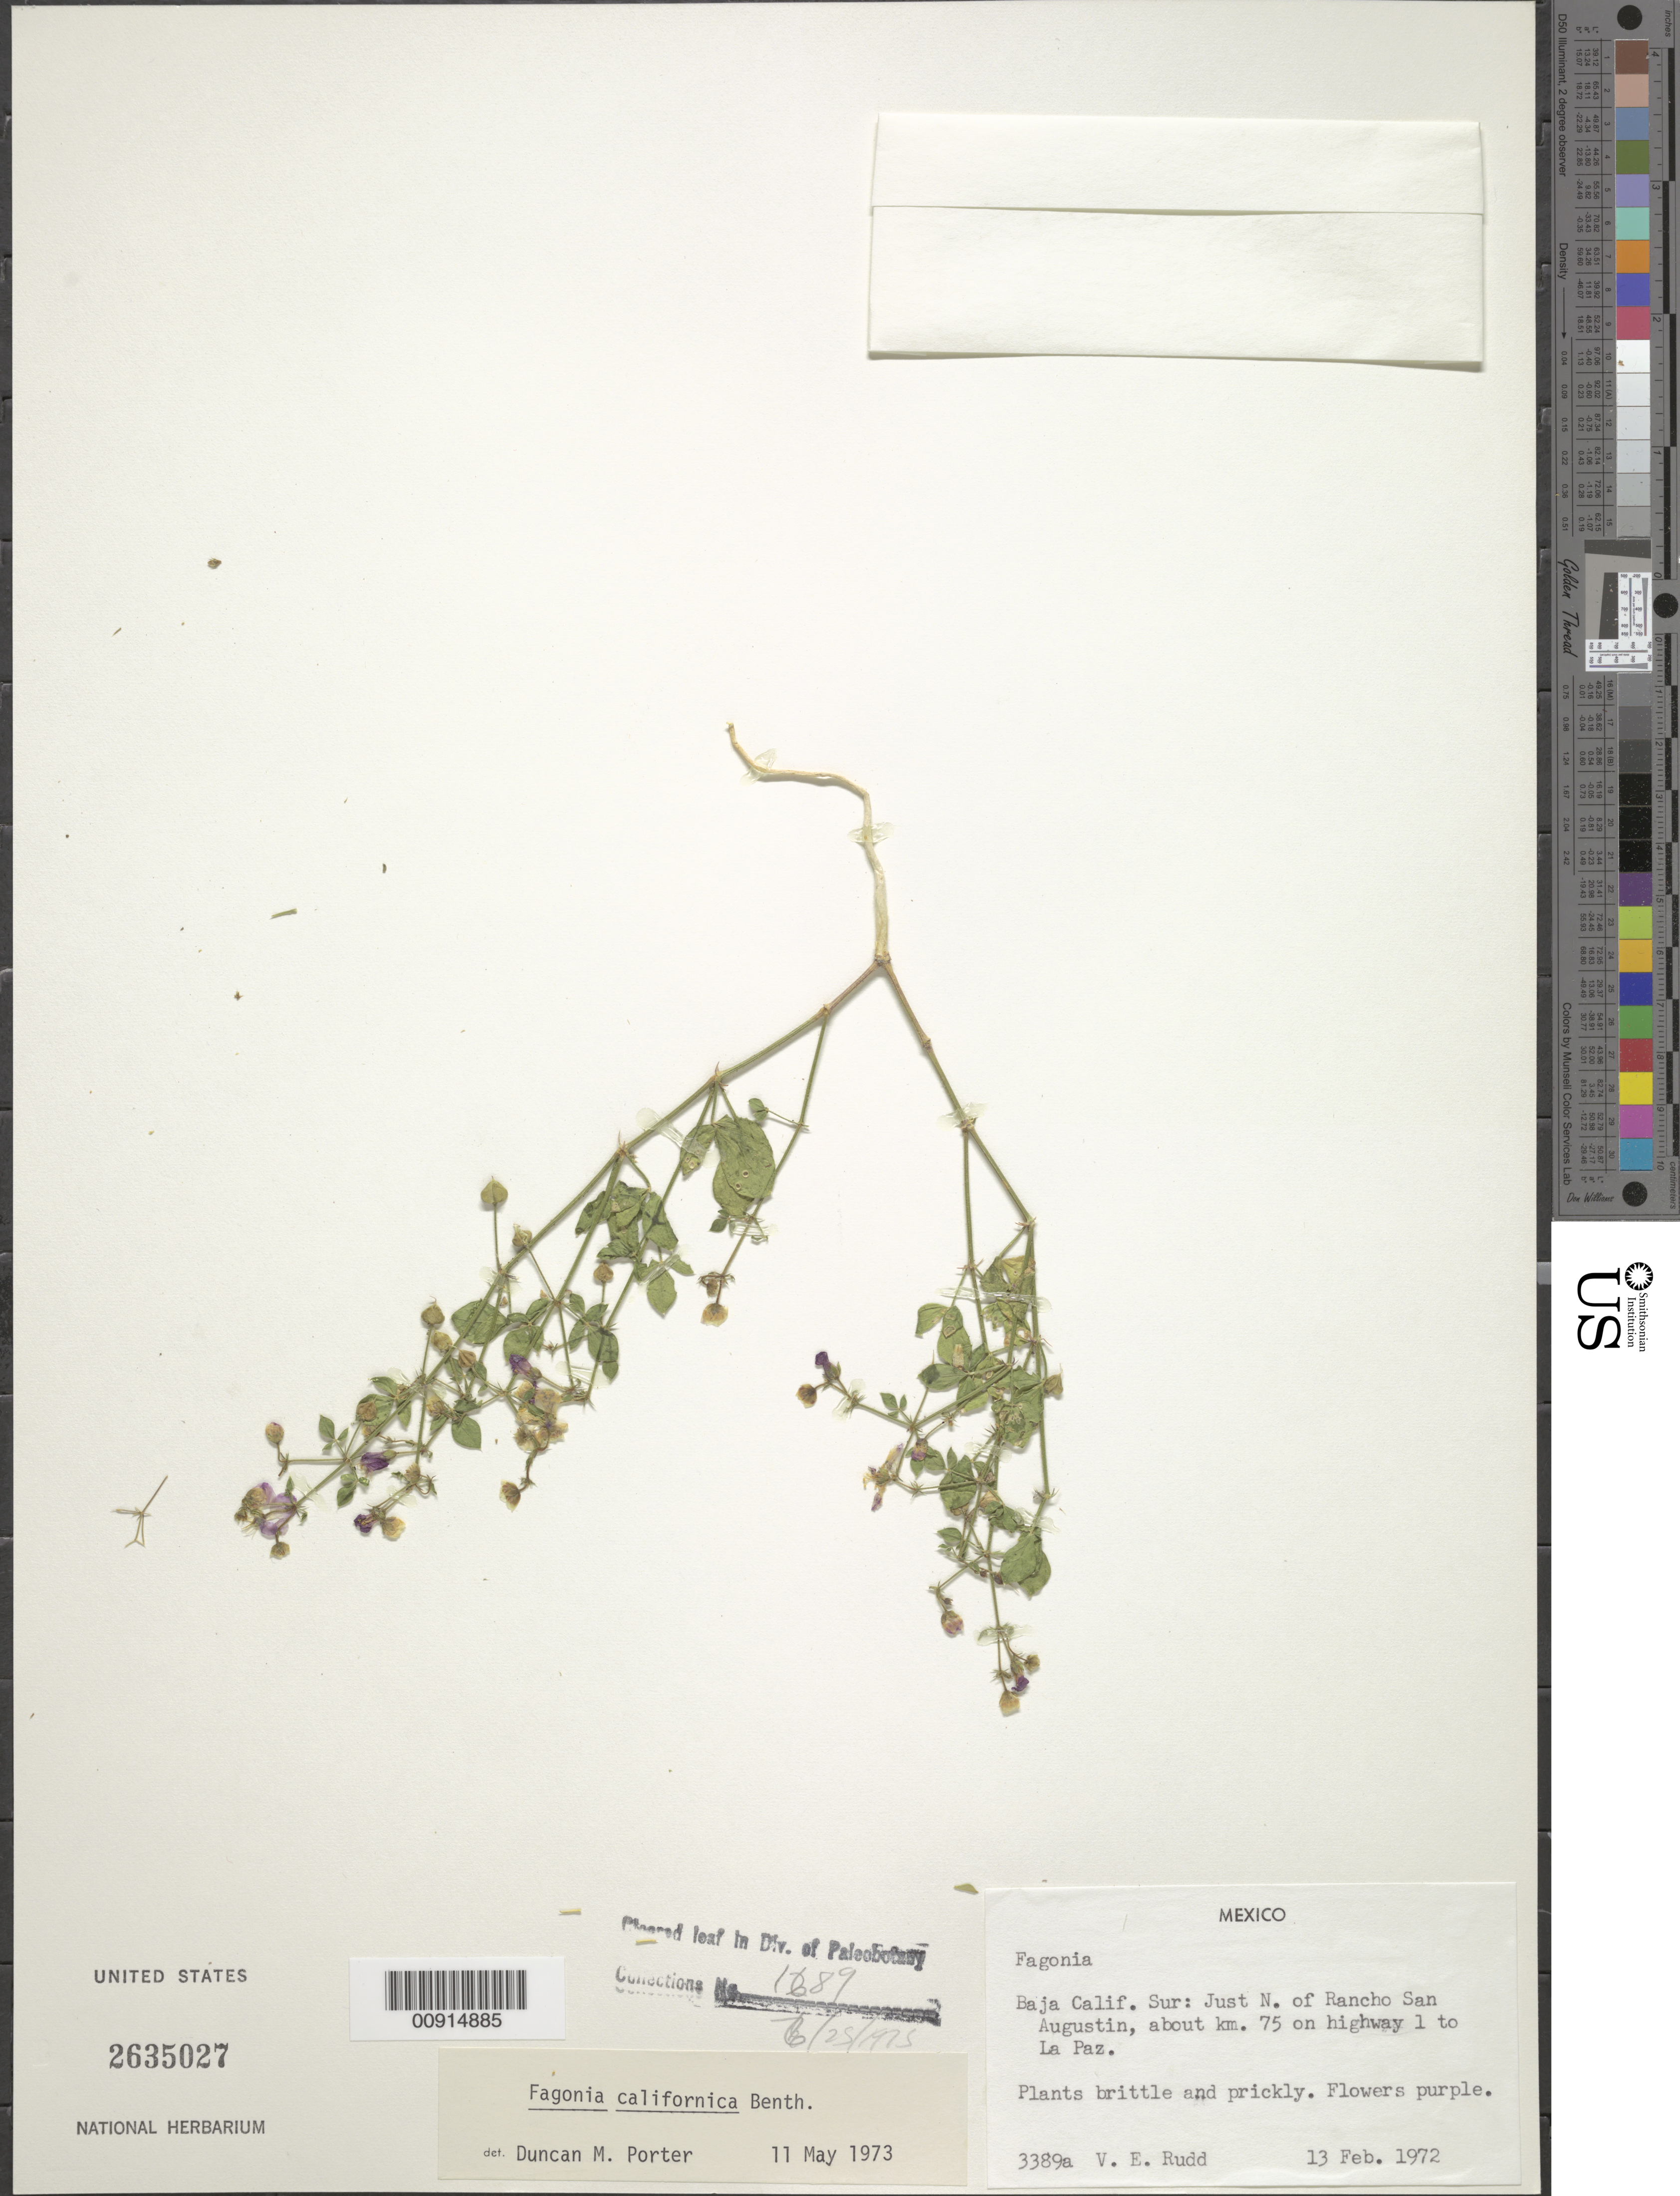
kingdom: Plantae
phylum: Tracheophyta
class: Magnoliopsida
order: Zygophyllales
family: Zygophyllaceae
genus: Fagonia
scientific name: Fagonia californica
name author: Benth.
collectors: V. E. Rudd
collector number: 3389 a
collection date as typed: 13 Feb 1972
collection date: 1972-02-13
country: Mexico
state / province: Baja California Sur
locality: Baja California Sur: Just N of Rancho San Augustin [sic], about km. 75 on highway 1 to La Paz.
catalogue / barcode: US 2635027